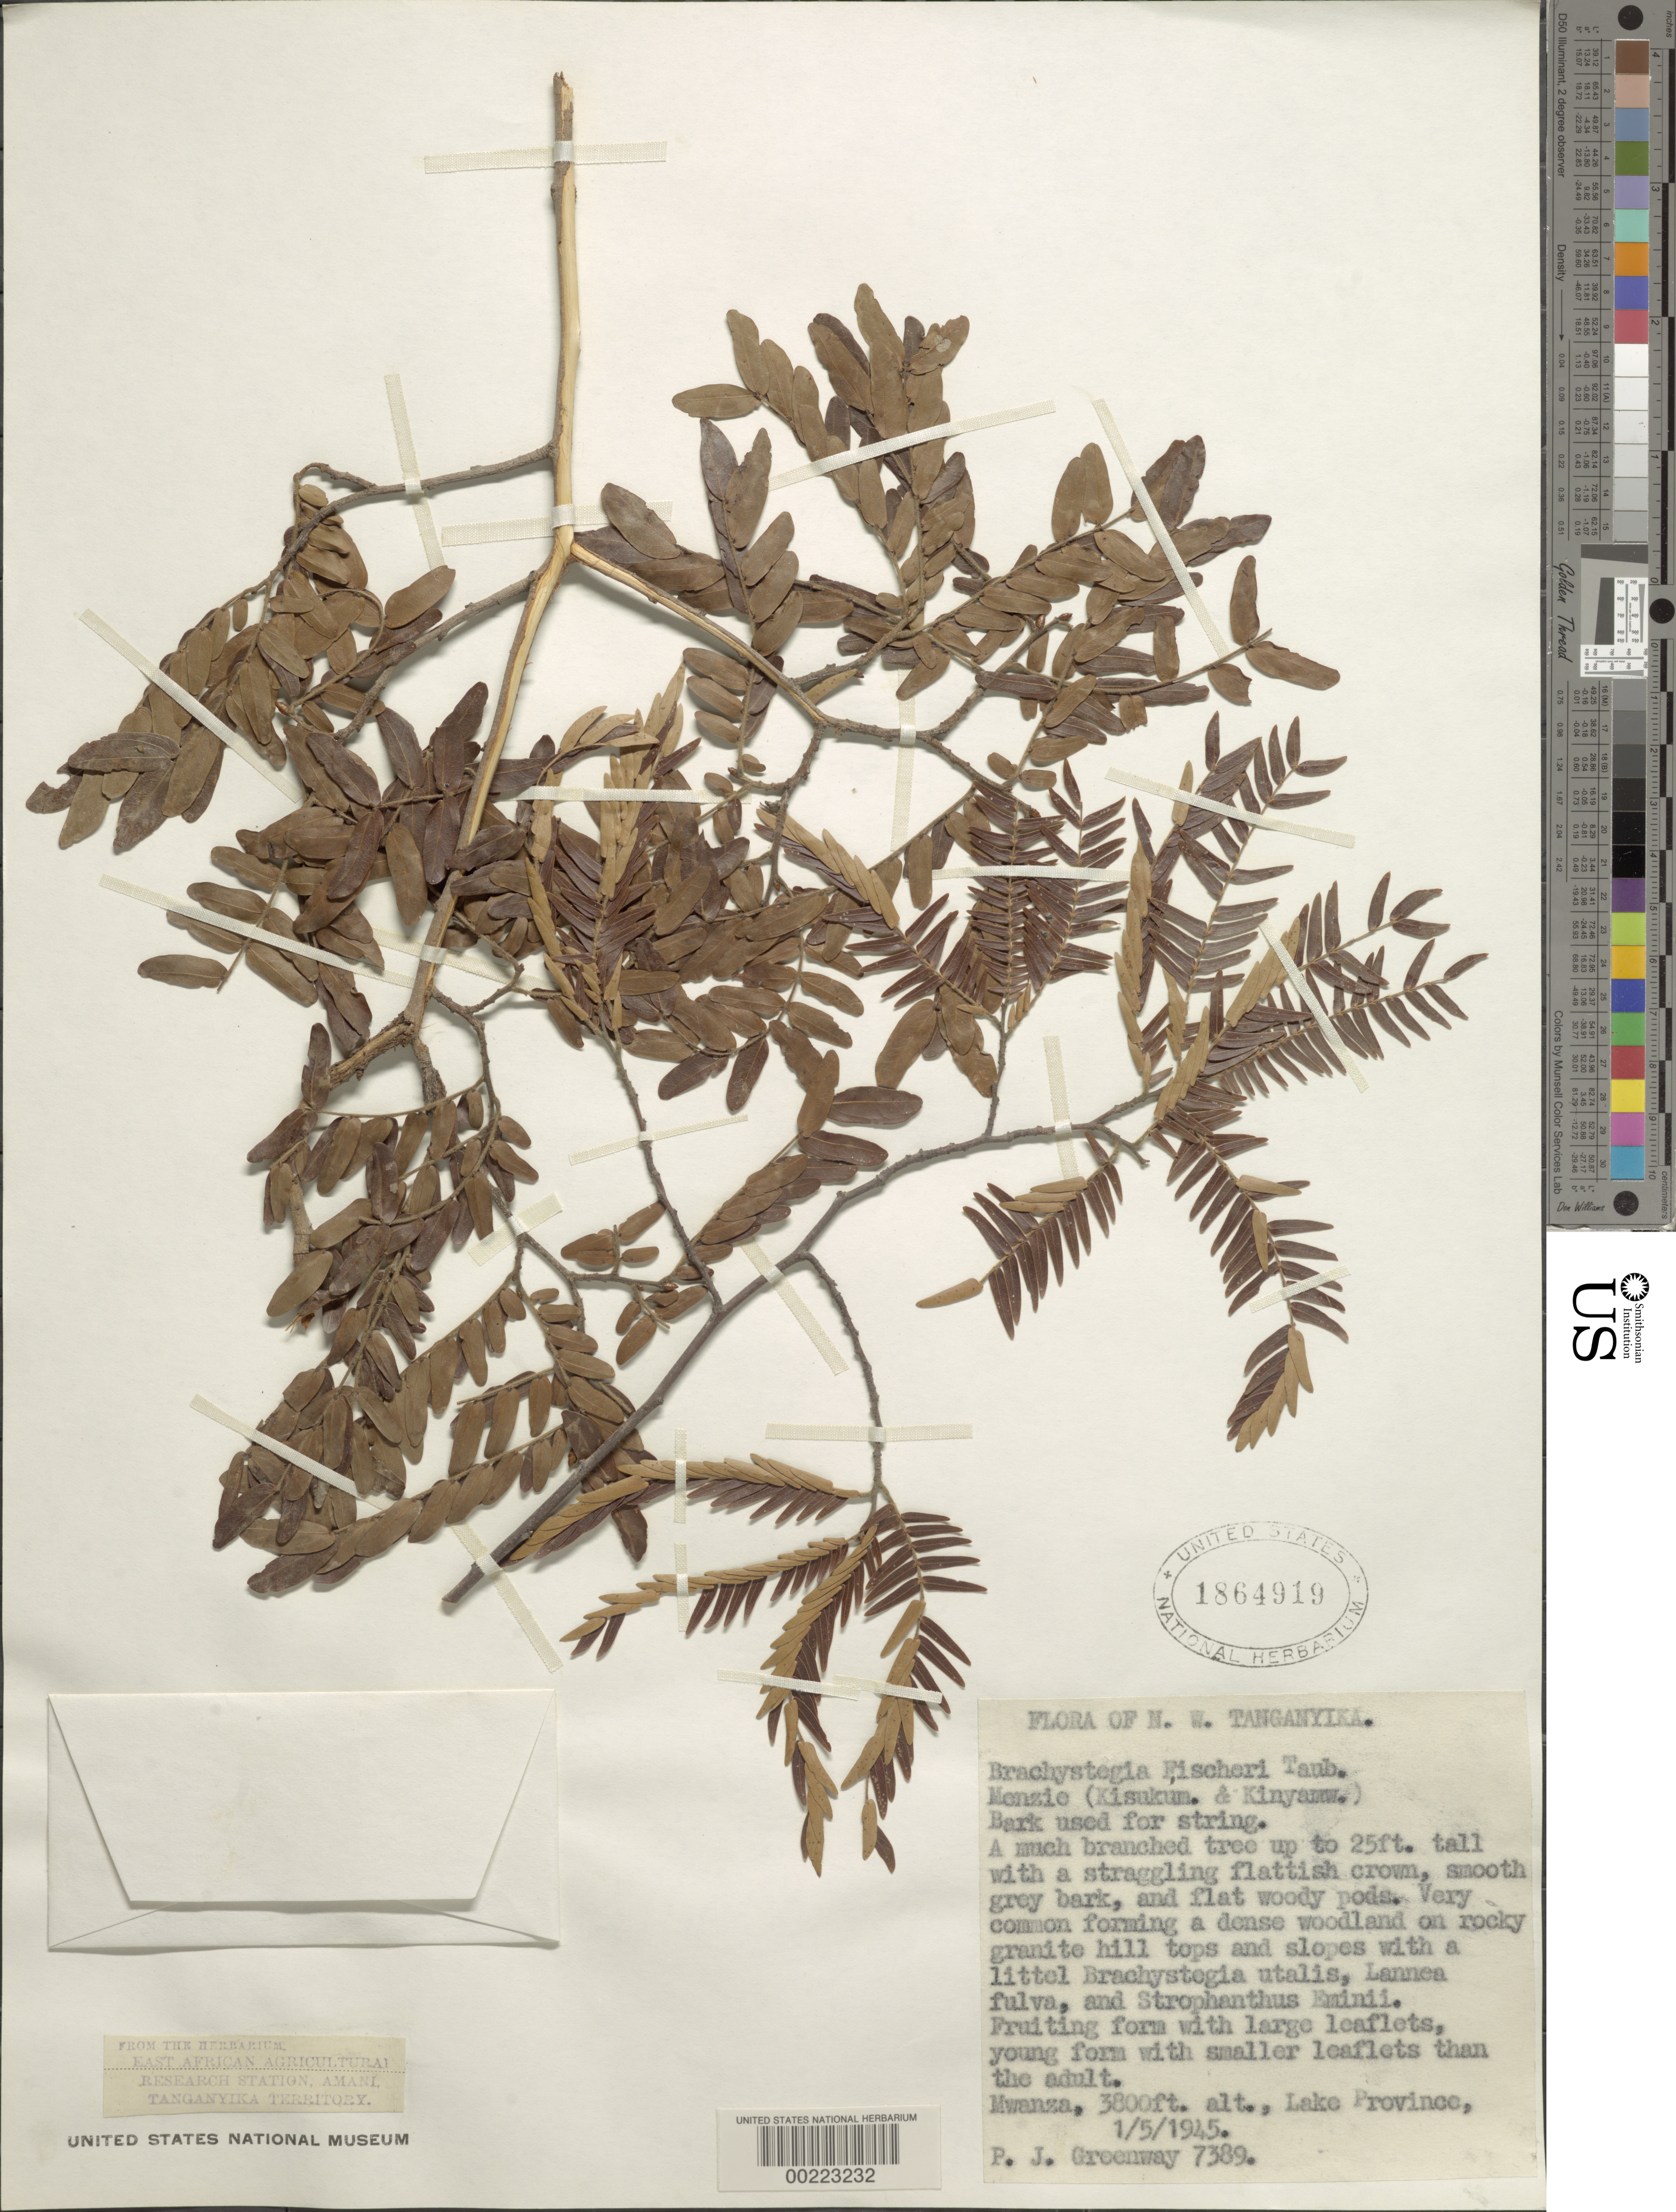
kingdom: Plantae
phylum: Tracheophyta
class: Magnoliopsida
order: Fabales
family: Fabaceae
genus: Brachystegia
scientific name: Brachystegia fischeri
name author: Taub.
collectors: P. J. Greenway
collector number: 7389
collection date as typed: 05 Jan 1945 or 01 May 1945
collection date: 1945-01-05 or 1945-05-01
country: Tanzania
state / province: Mwanza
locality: Lake province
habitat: Dense woodland on rocky granite hill tops and slopes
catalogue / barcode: US 1864919